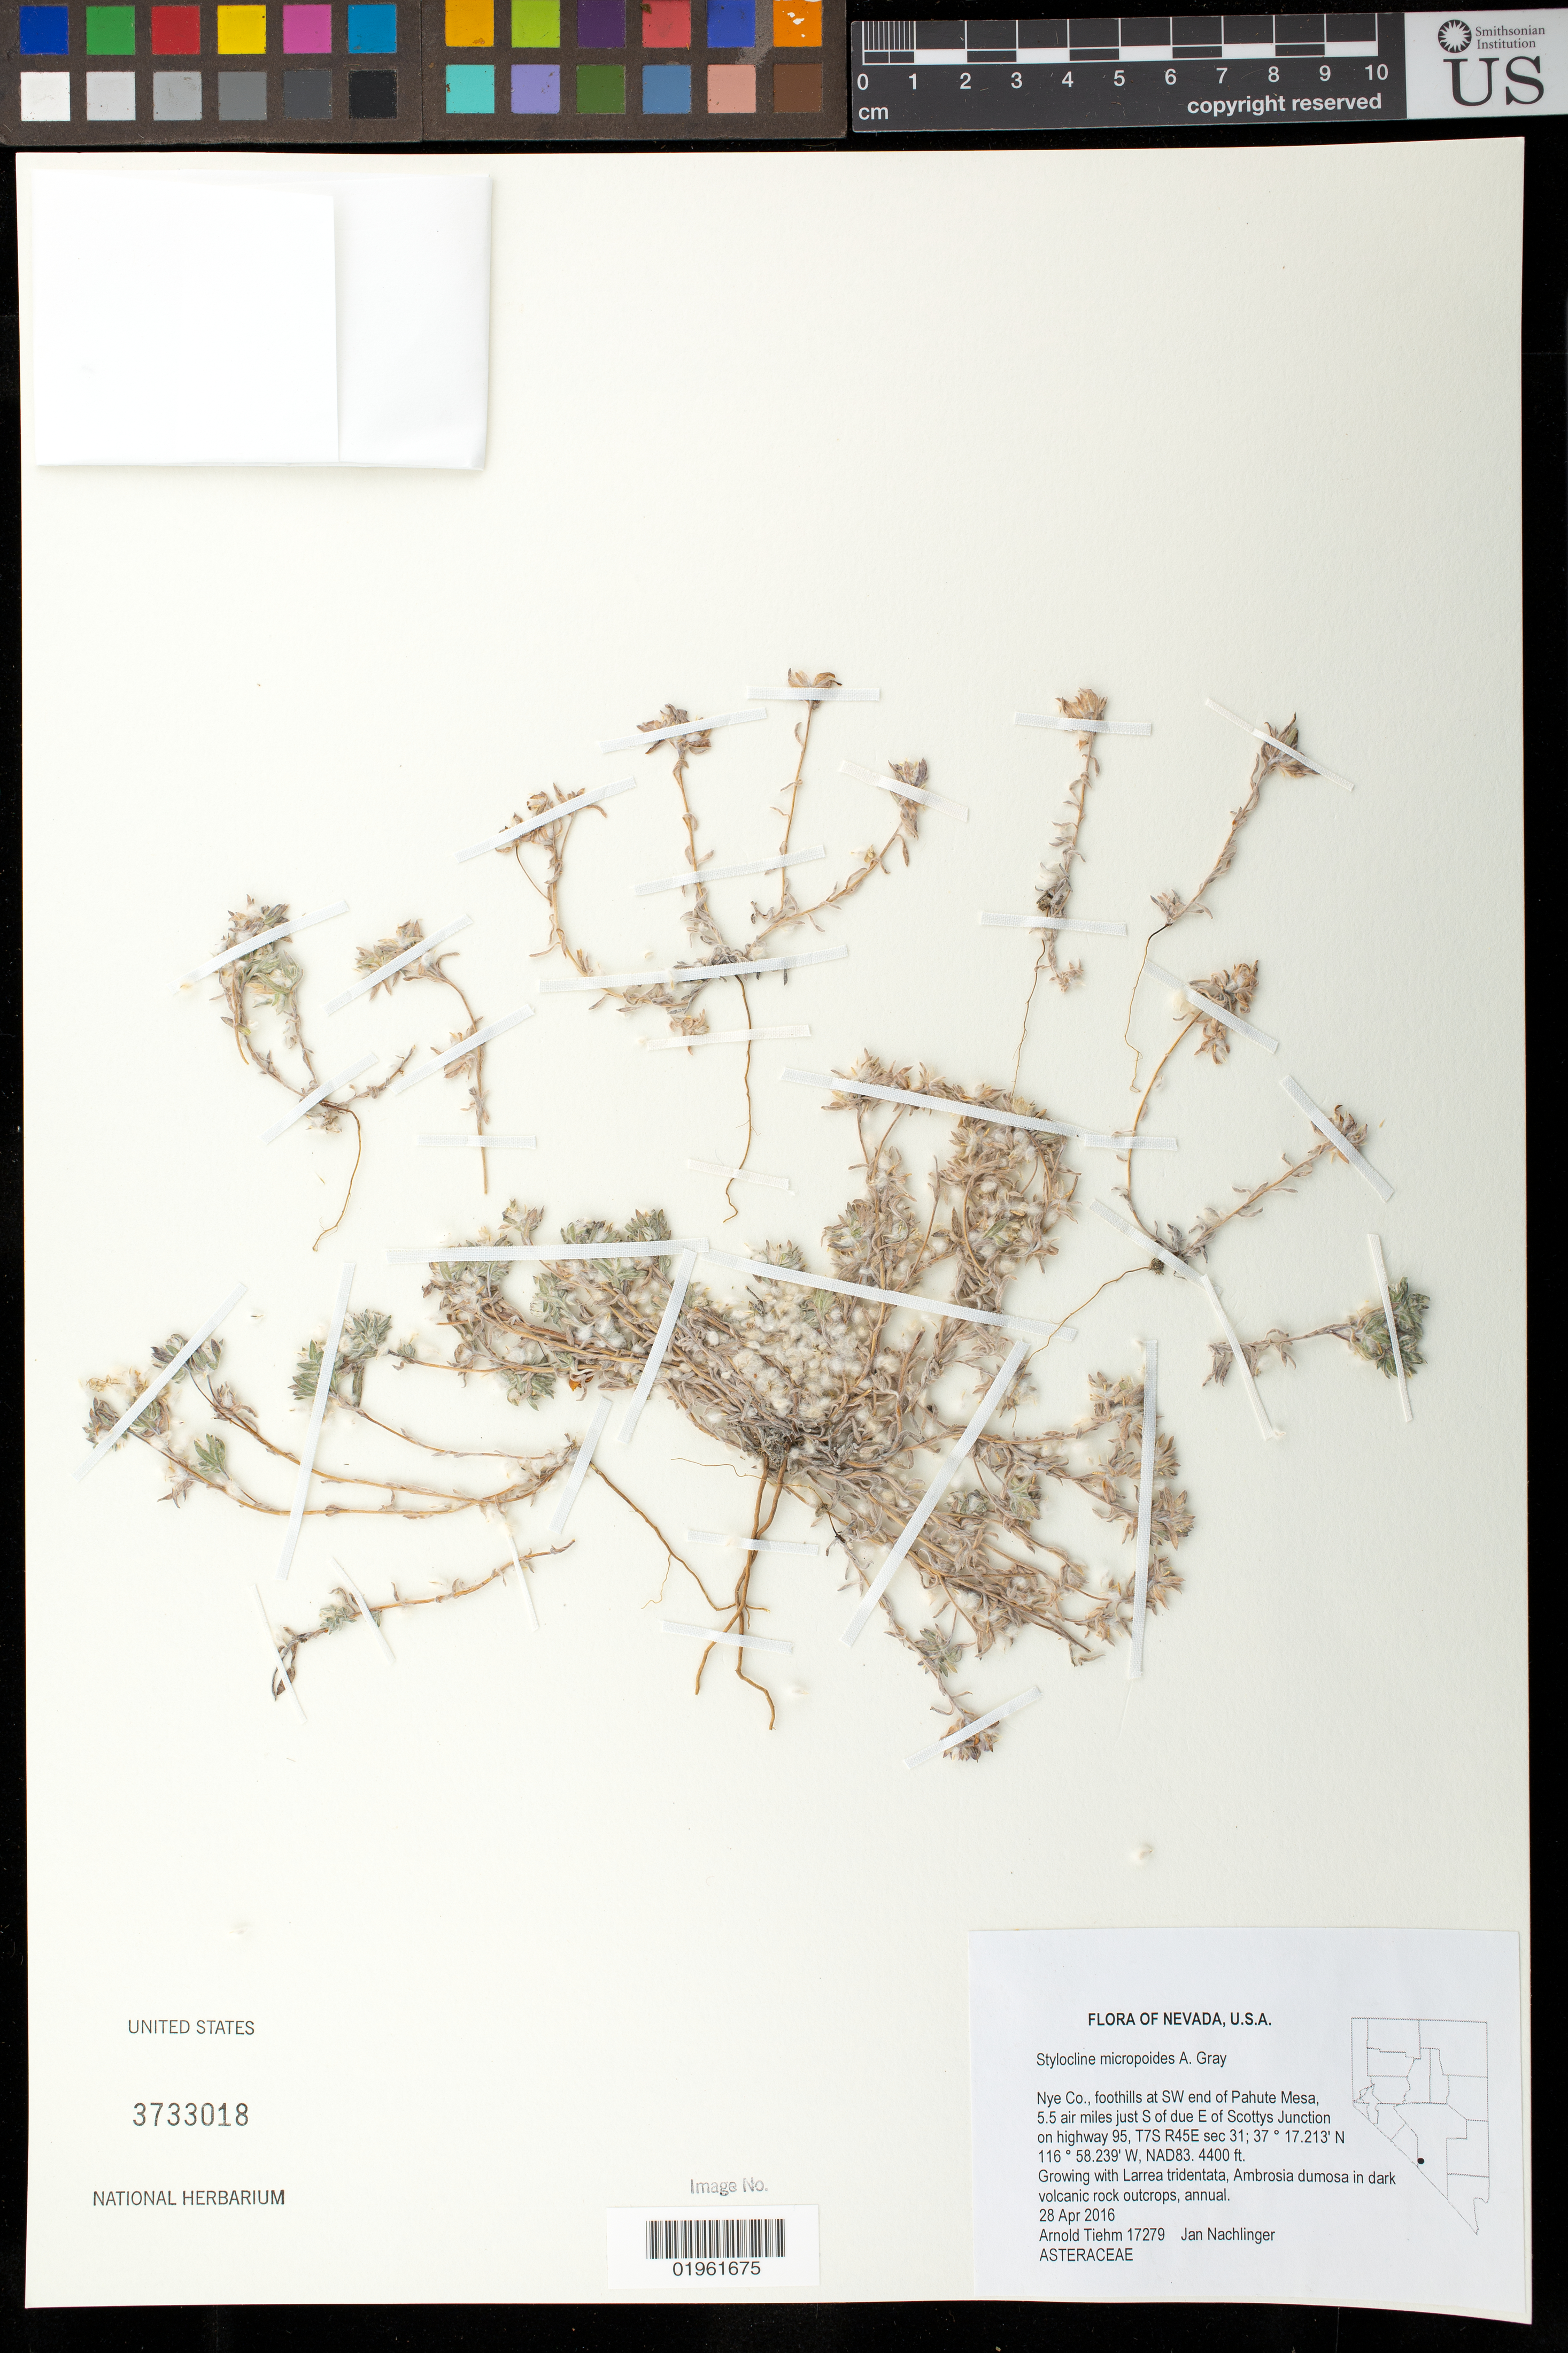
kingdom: Plantae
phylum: Tracheophyta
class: Magnoliopsida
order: Asterales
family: Asteraceae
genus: Stylocline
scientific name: Stylocline micropoides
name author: A. Gray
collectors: A. Tiehm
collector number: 17279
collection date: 2016-04-28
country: United States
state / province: Nevada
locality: Nye Co., foothills at SW end of Pahute Mesa, 5.5 air miles just S of due E of Scottys Junction on highway 95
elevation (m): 1341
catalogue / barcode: US 3733018